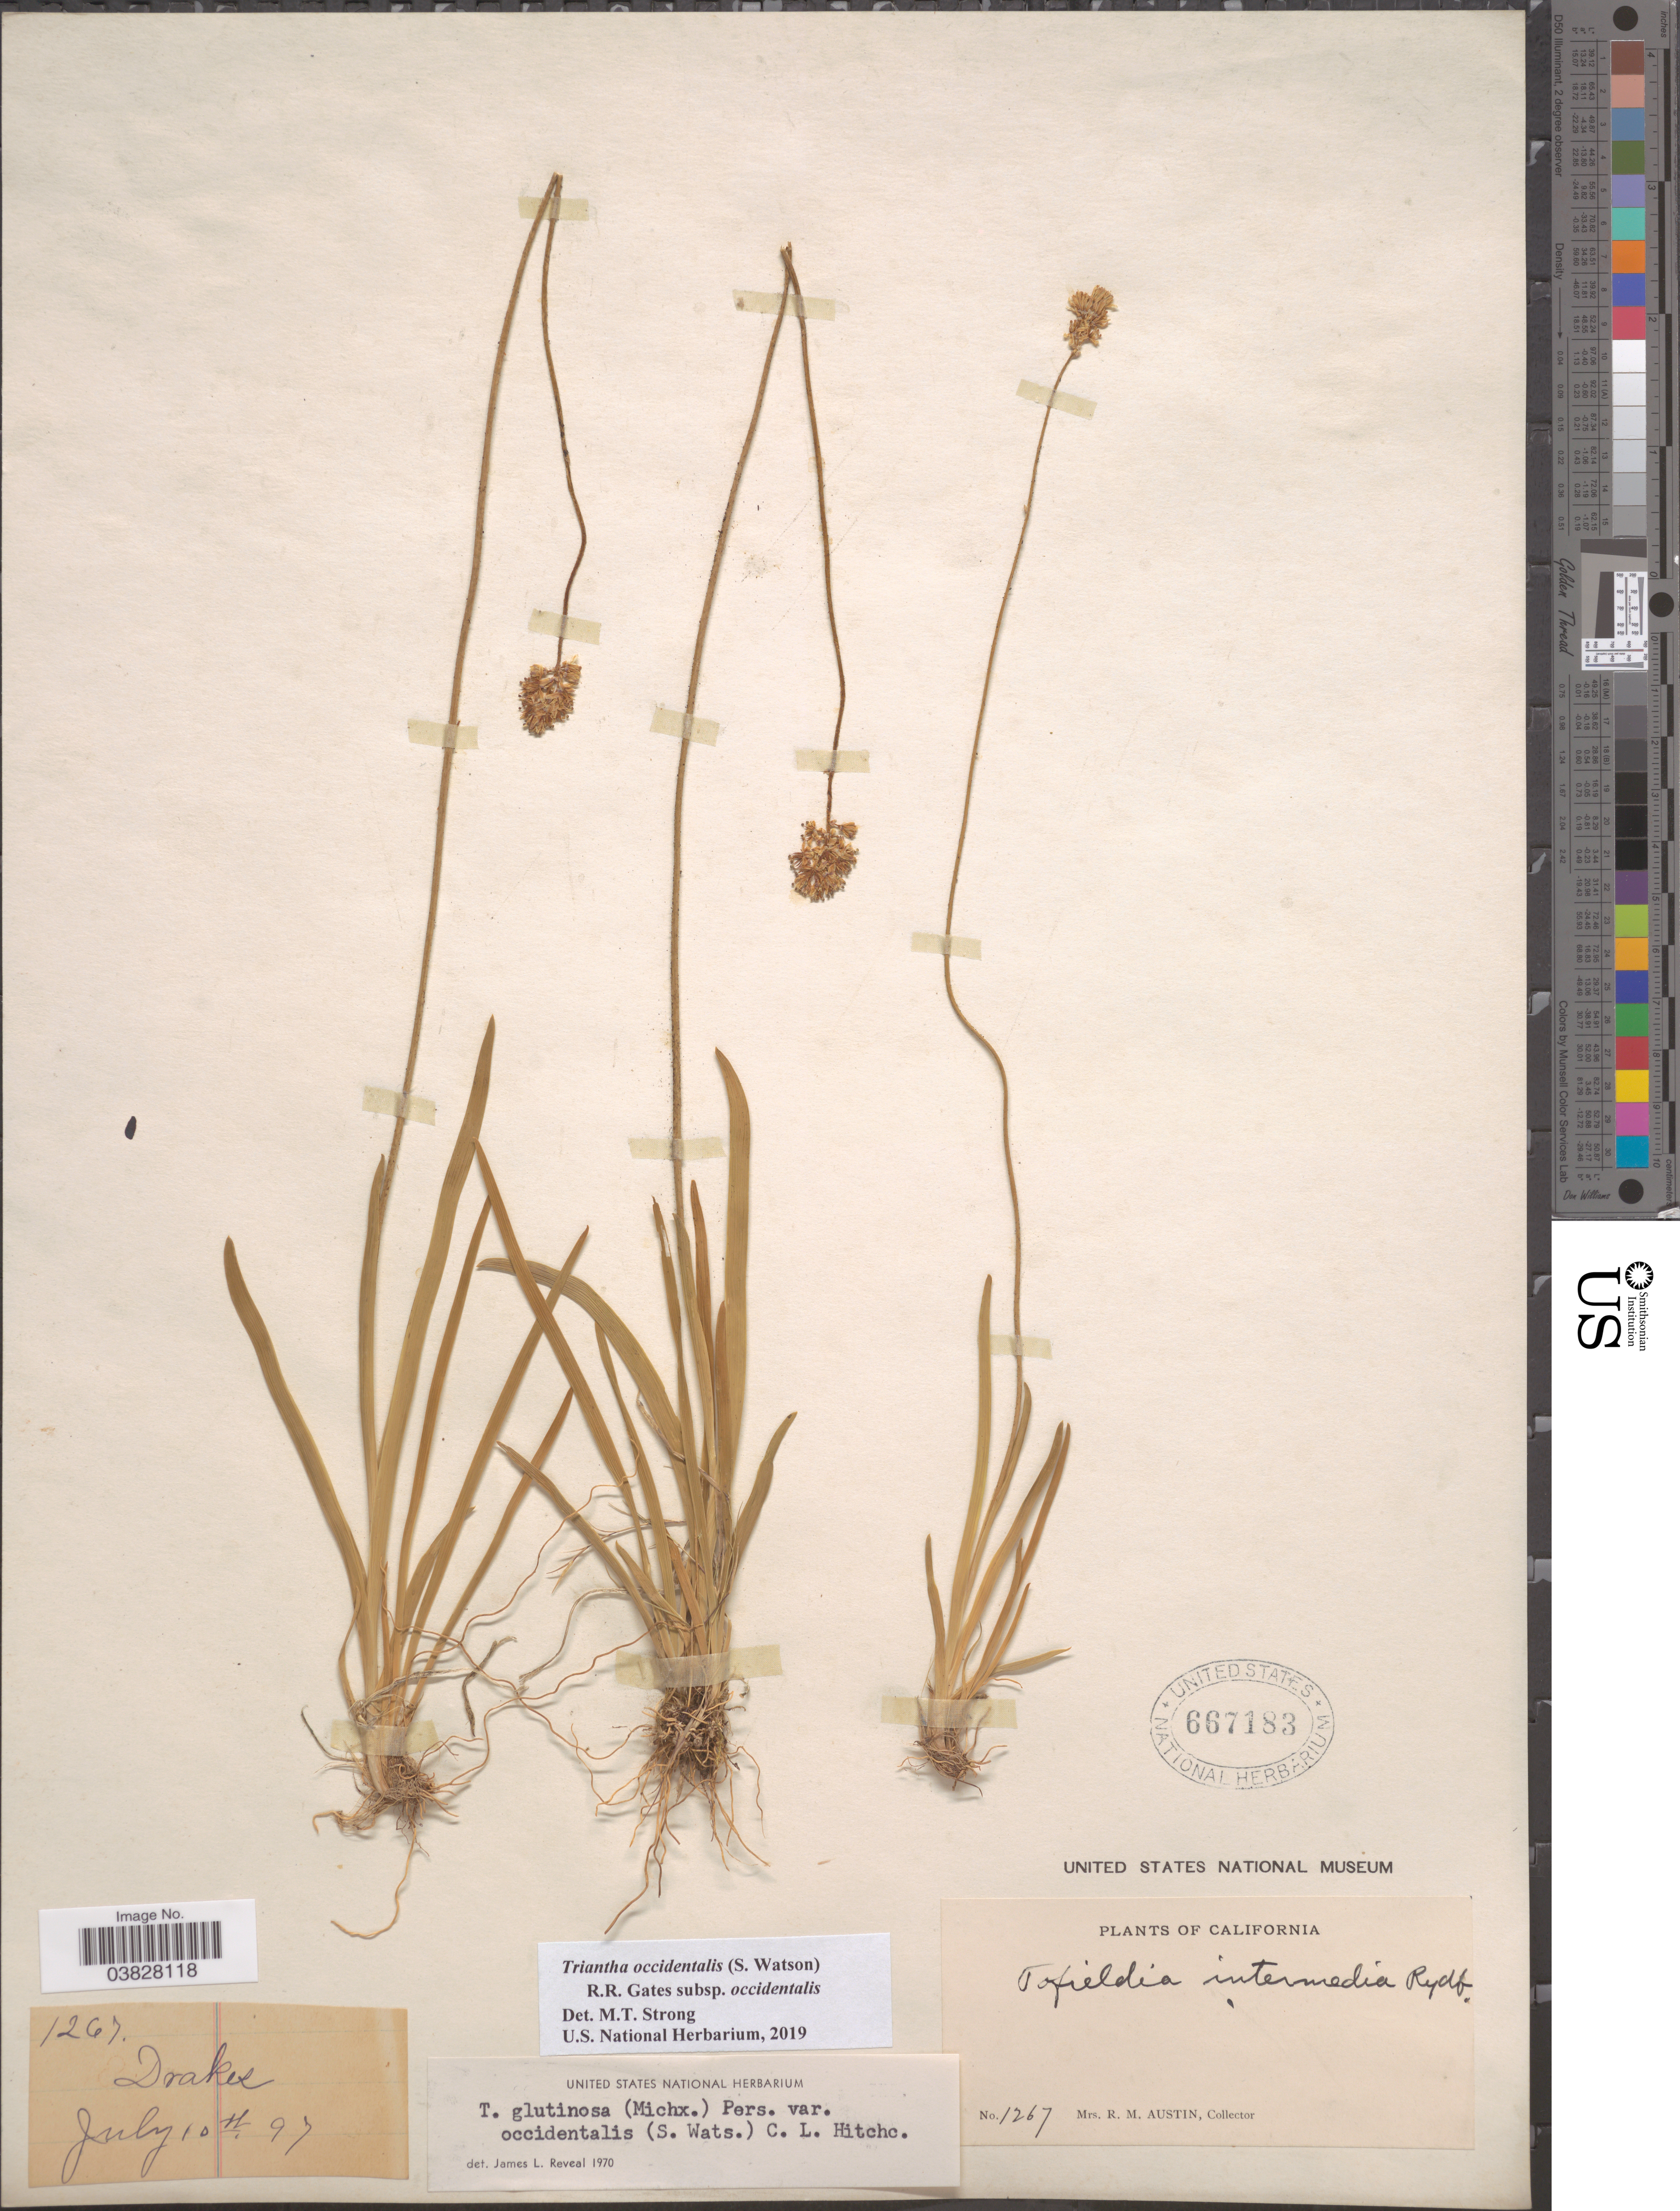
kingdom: Plantae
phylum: Tracheophyta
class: Liliopsida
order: Alismatales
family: Tofieldiaceae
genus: Triantha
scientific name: Triantha occidentalis subsp. occidentalis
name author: (S. Watson) R.R. Gates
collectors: R. Austin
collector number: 1267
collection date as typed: Transcribed d/m/y: 10/7/97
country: United States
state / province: California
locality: Drakes.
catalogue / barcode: US 667183